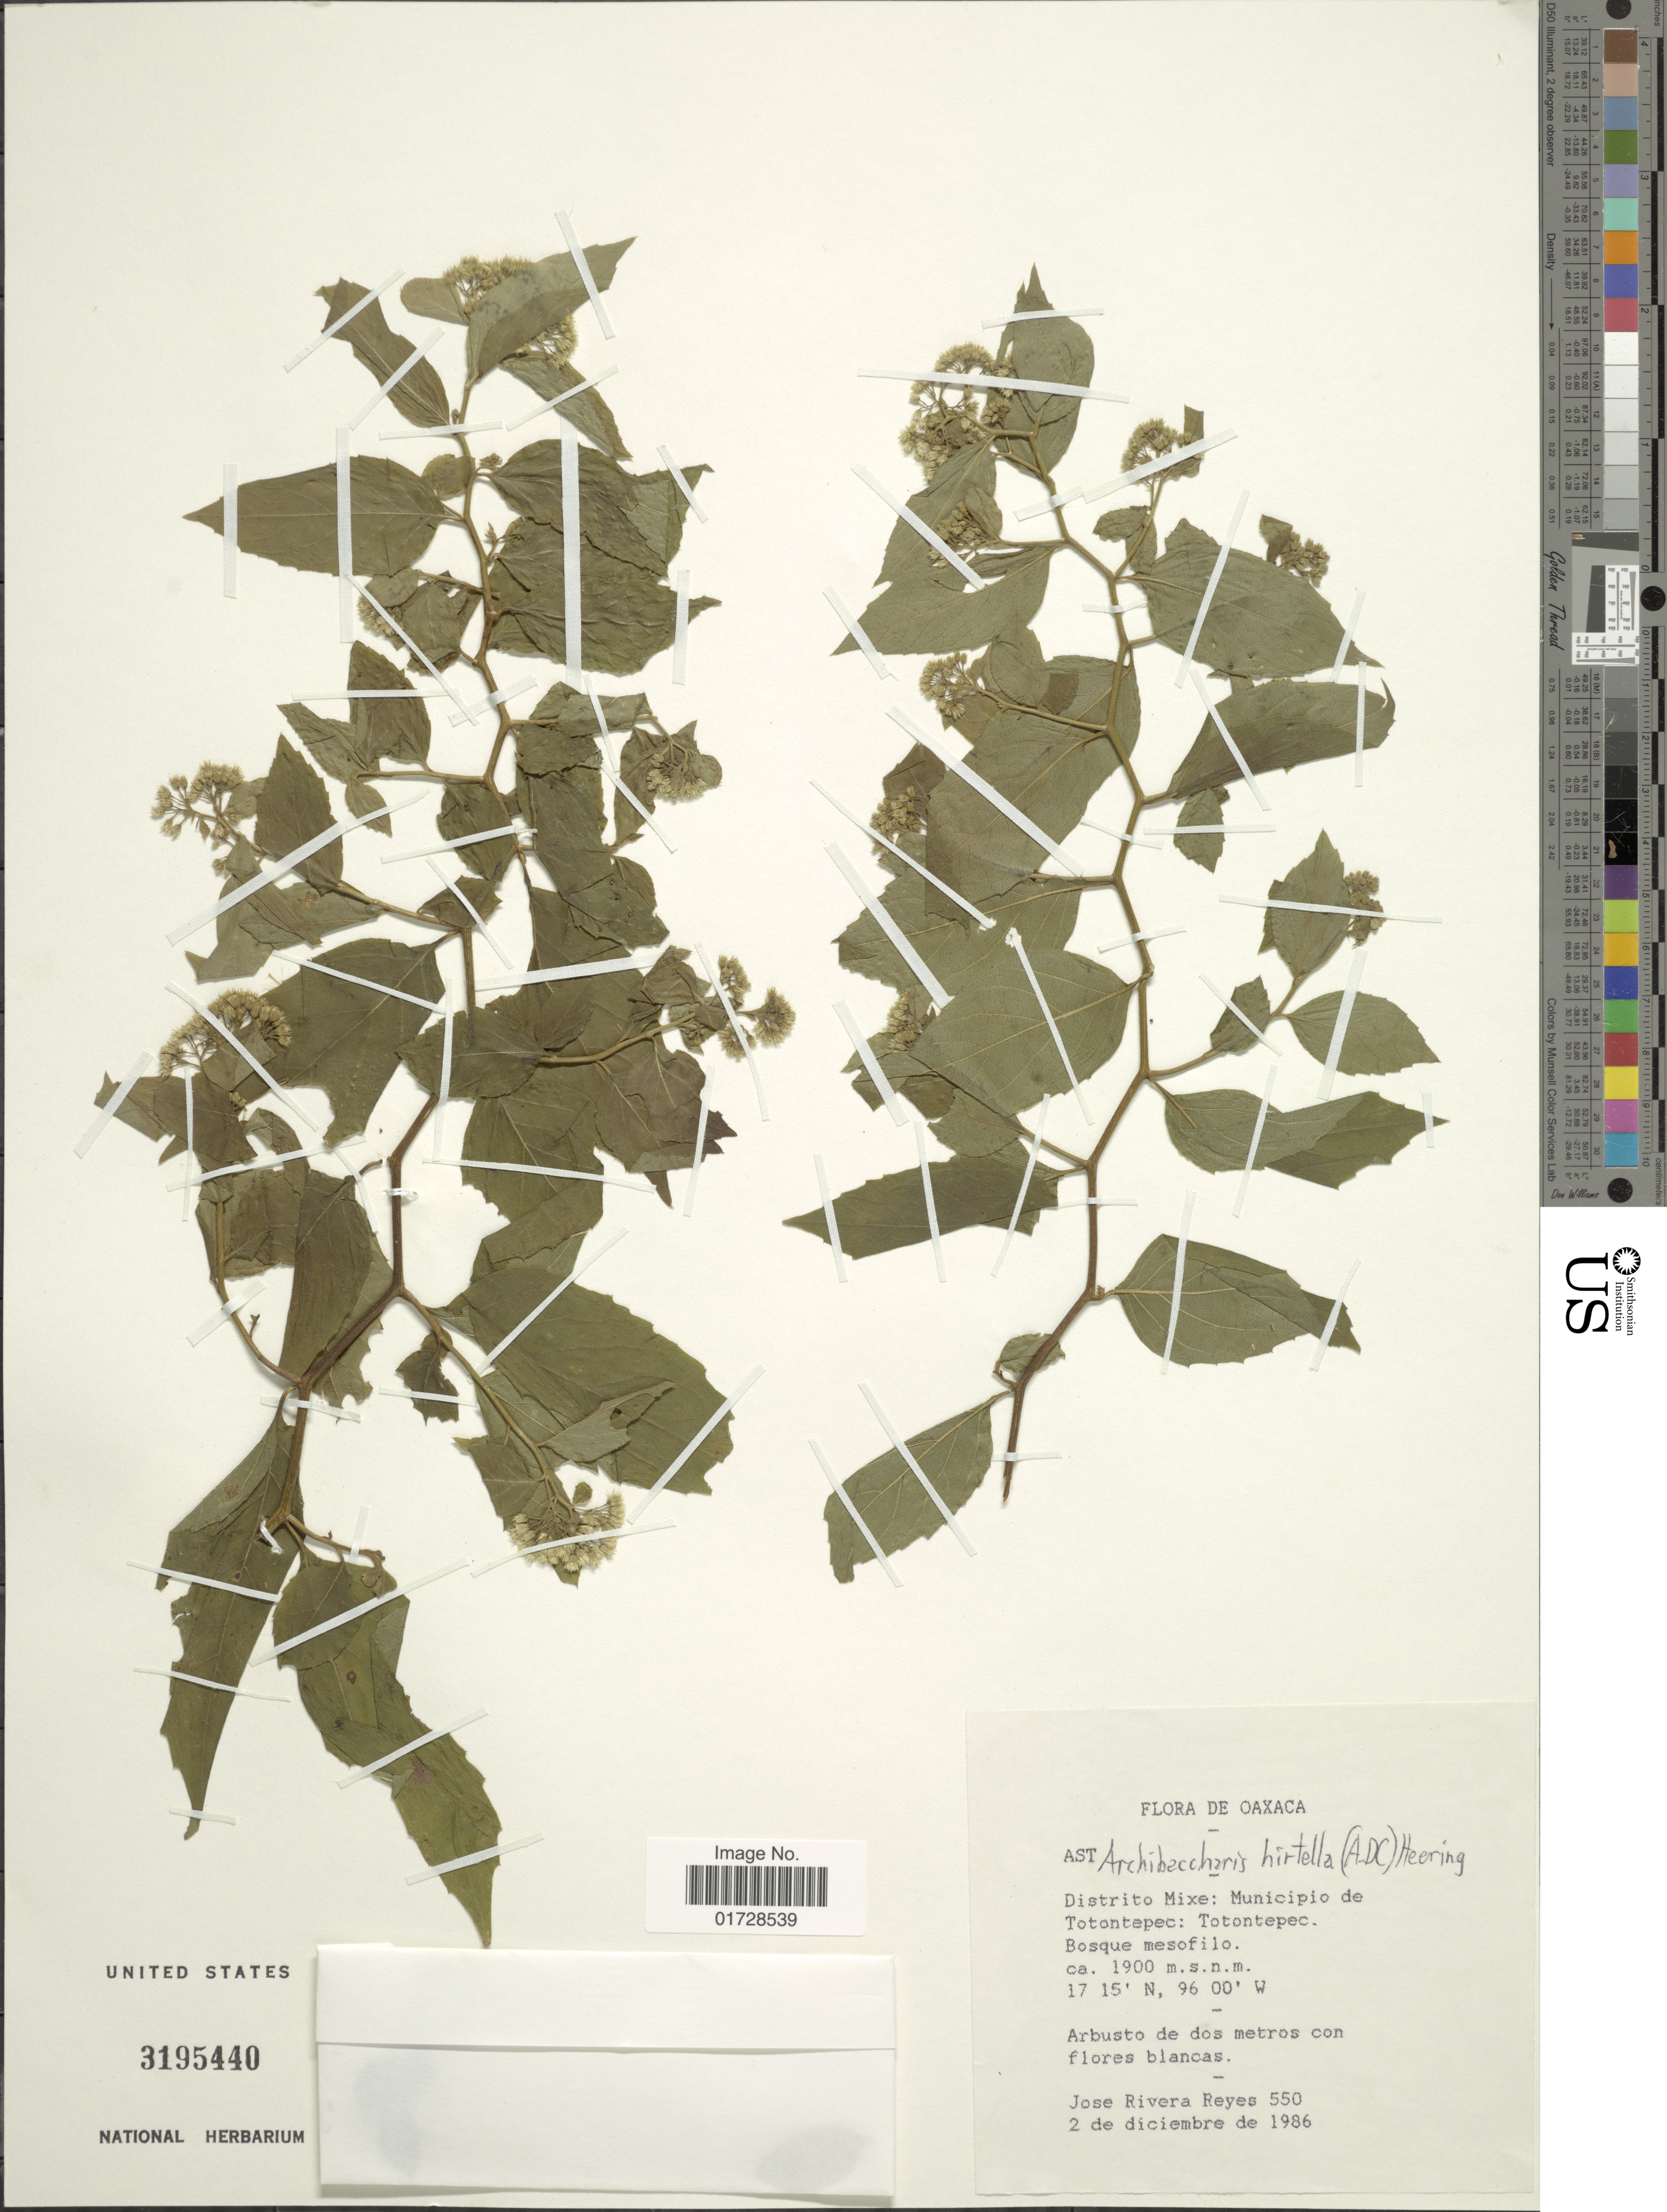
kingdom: Plantae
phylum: Tracheophyta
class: Magnoliopsida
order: Asterales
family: Asteraceae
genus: Archibaccharis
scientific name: Archibaccharis hirtella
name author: (DC.) Heering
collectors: J. Reyes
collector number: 550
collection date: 1986-12-02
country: Mexico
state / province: Oaxaca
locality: Distrito Mixe, Municipio de Totontepec, Totontepec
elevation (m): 1900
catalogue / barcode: US 3195440